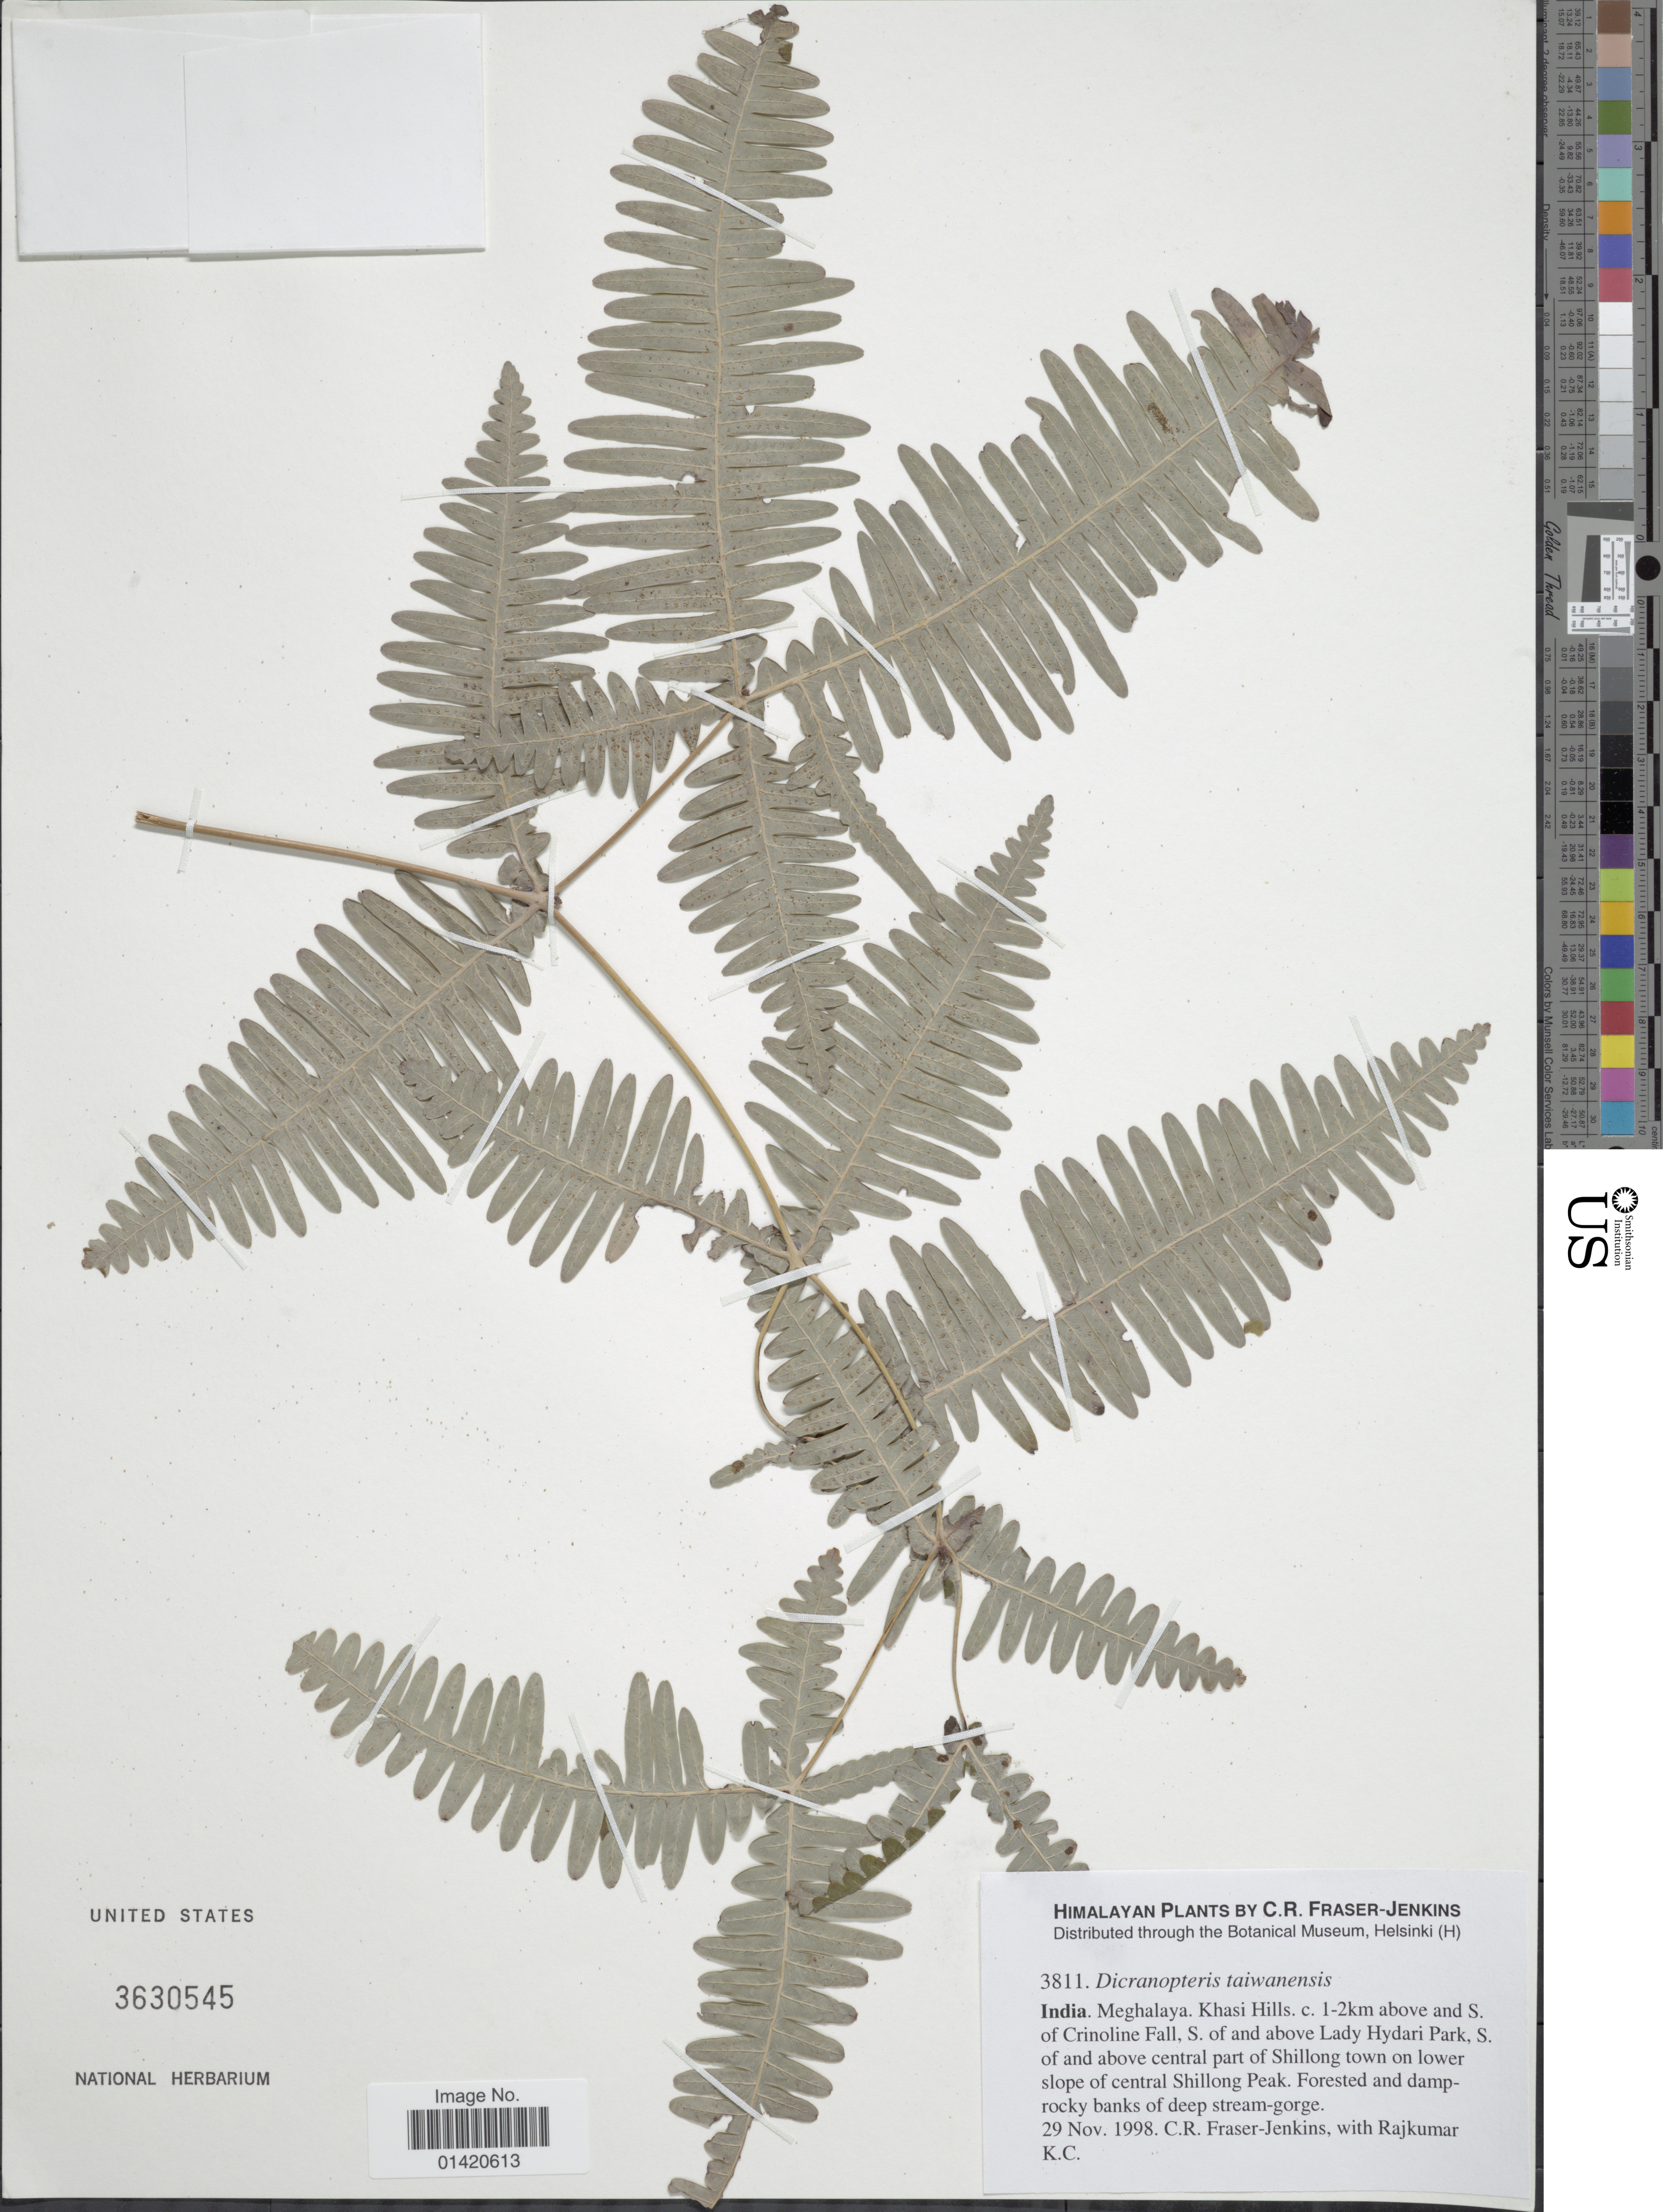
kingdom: Plantae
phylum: Tracheophyta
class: Polypodiopsida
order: Gleicheniales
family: Gleicheniaceae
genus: Dicranopteris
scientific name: Dicranopteris taiwanensis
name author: Ching & P.S. Chiu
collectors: C. R. Fraser-Jenkins & K. Rajkumar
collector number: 3811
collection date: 1998-11-29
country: India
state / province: Meghalaya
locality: Khasi Hills. c. 1-2km above and S. of Crinoline Fall, S of and above Lady Hydari Park, S of and above central part of Shillong town on lower slope of central Shillong Peak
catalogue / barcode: US 3630545